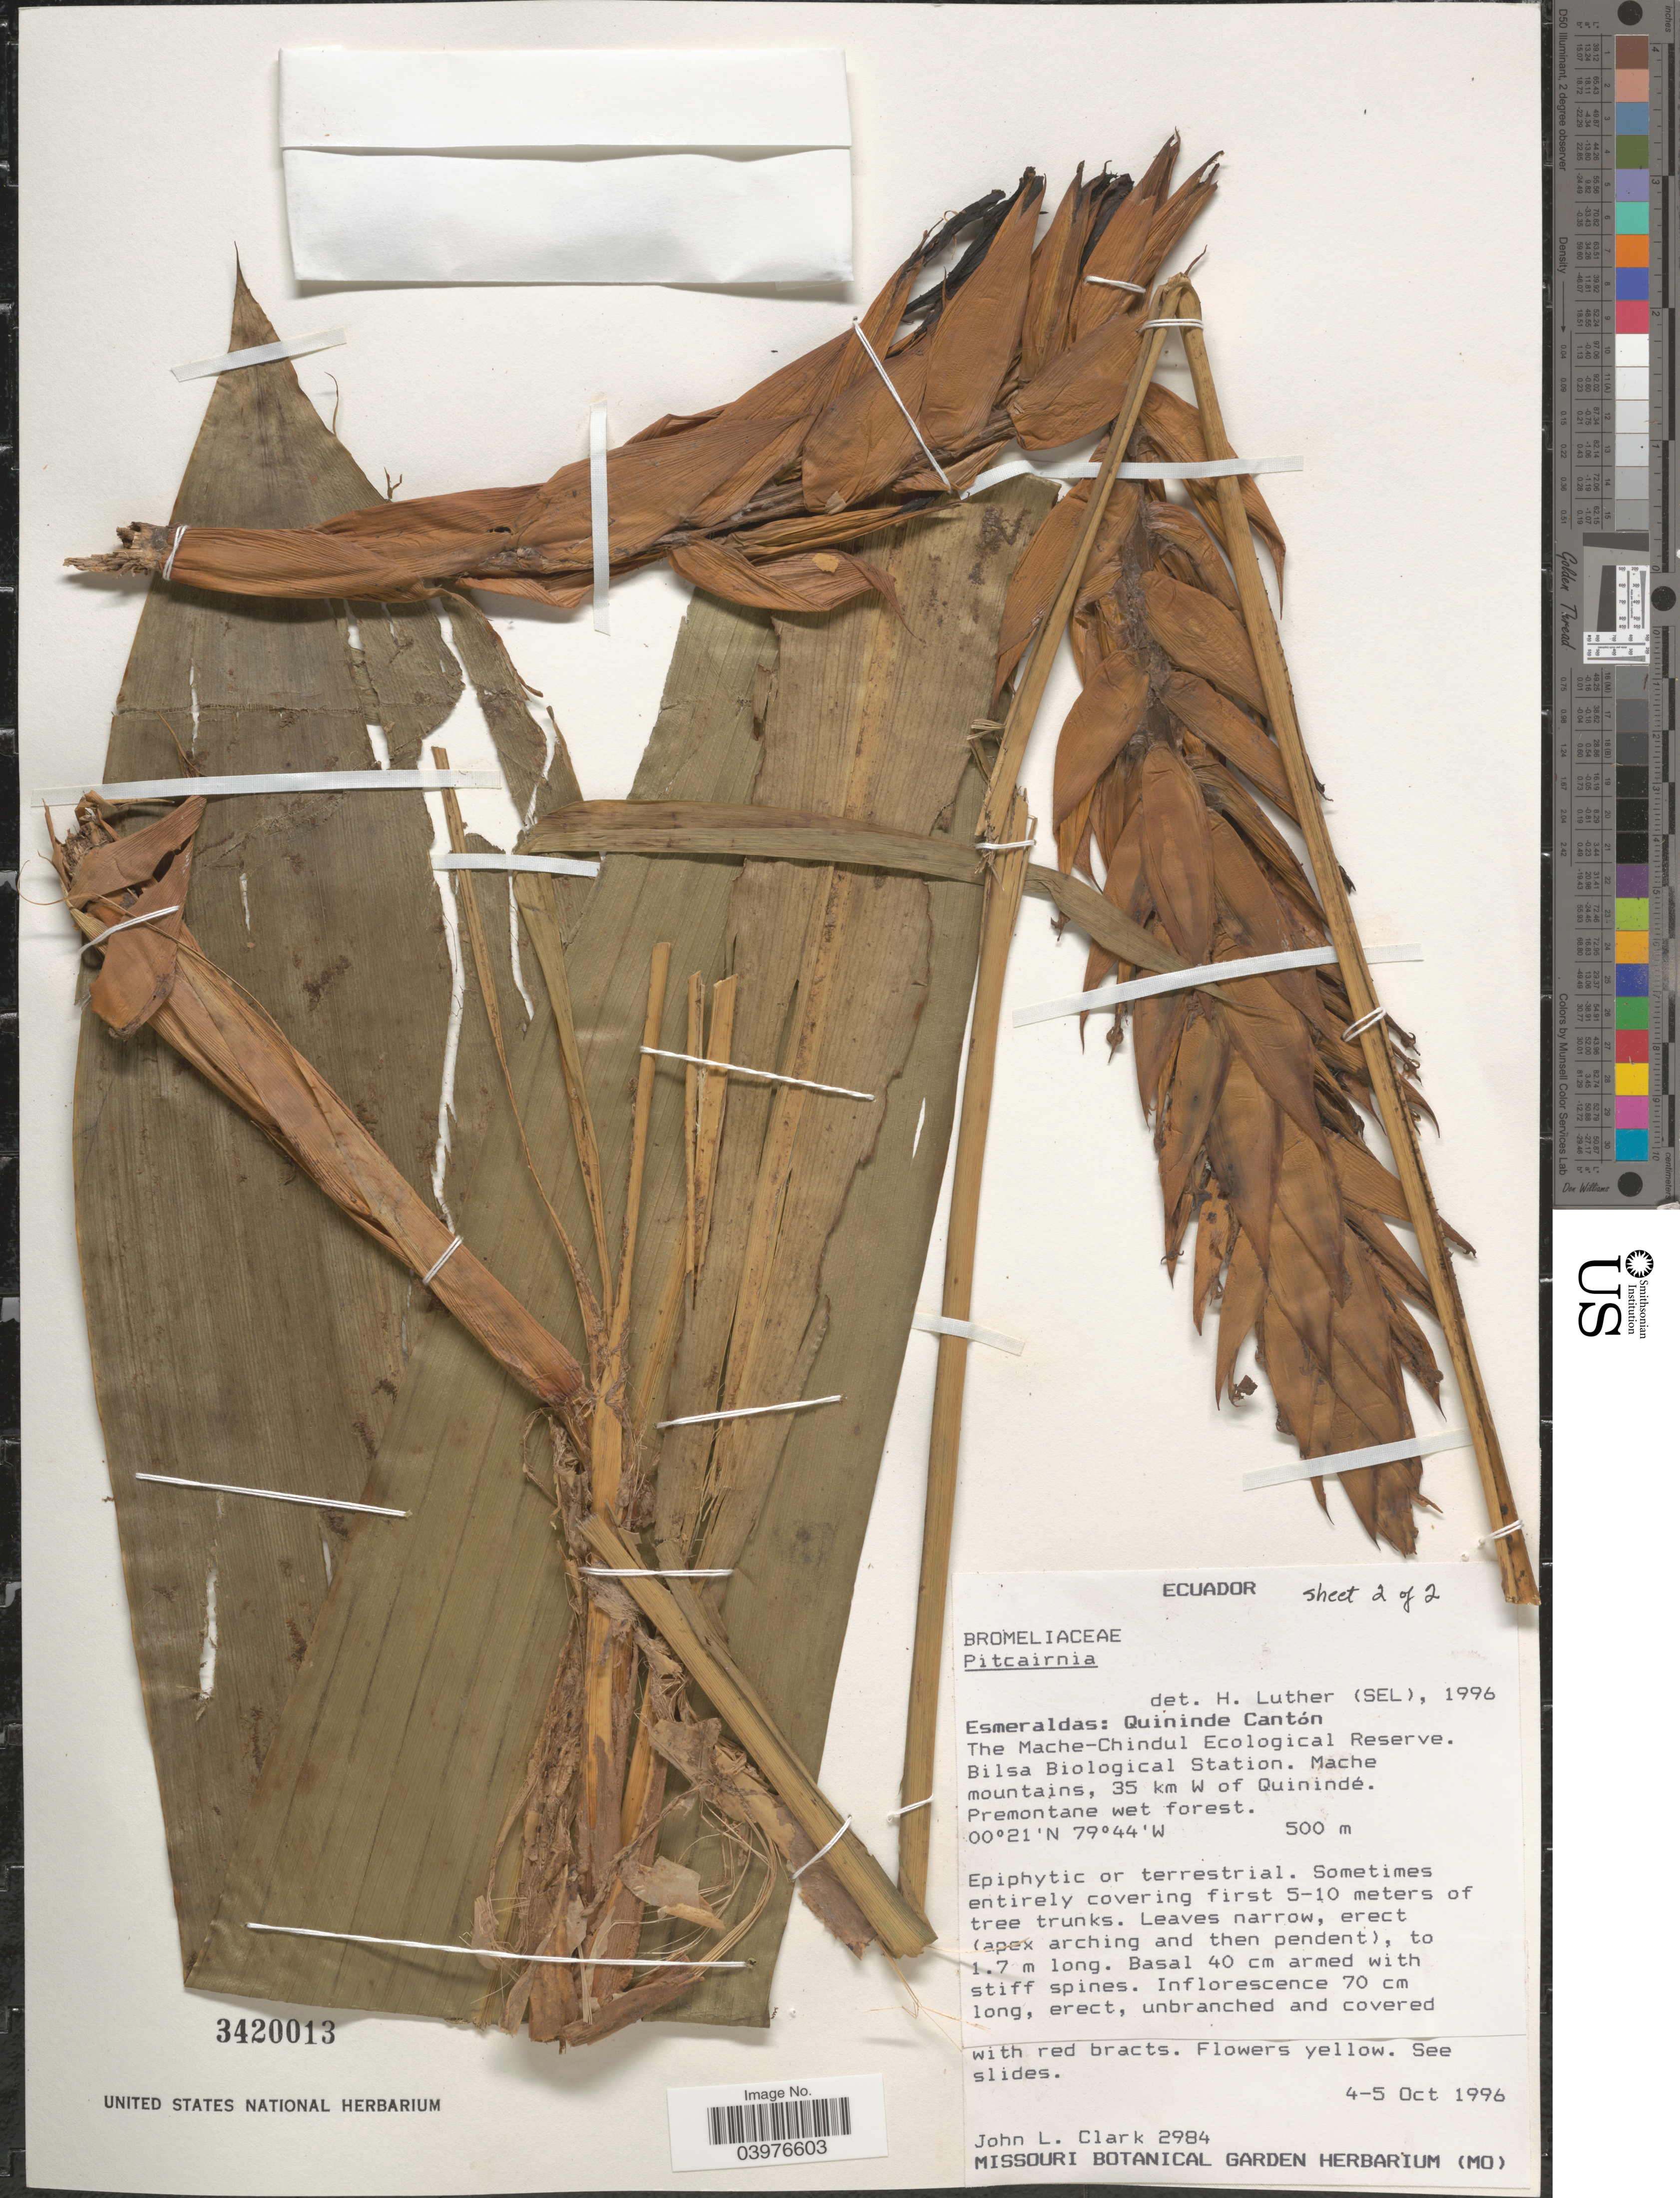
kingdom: Plantae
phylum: Tracheophyta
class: Liliopsida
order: Poales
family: Bromeliaceae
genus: Pitcairnia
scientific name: Pitcairnia sp.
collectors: J. L. Clark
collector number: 2984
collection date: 1996-10-04/1996-10-05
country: Ecuador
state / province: Esmeraldas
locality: Quininde Cantón. The Mache-Chindul Ecological Reserve. Bilsa Biological Station. Mache mountains, 35 km W of Quinindé.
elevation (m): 500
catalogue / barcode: US 3420013